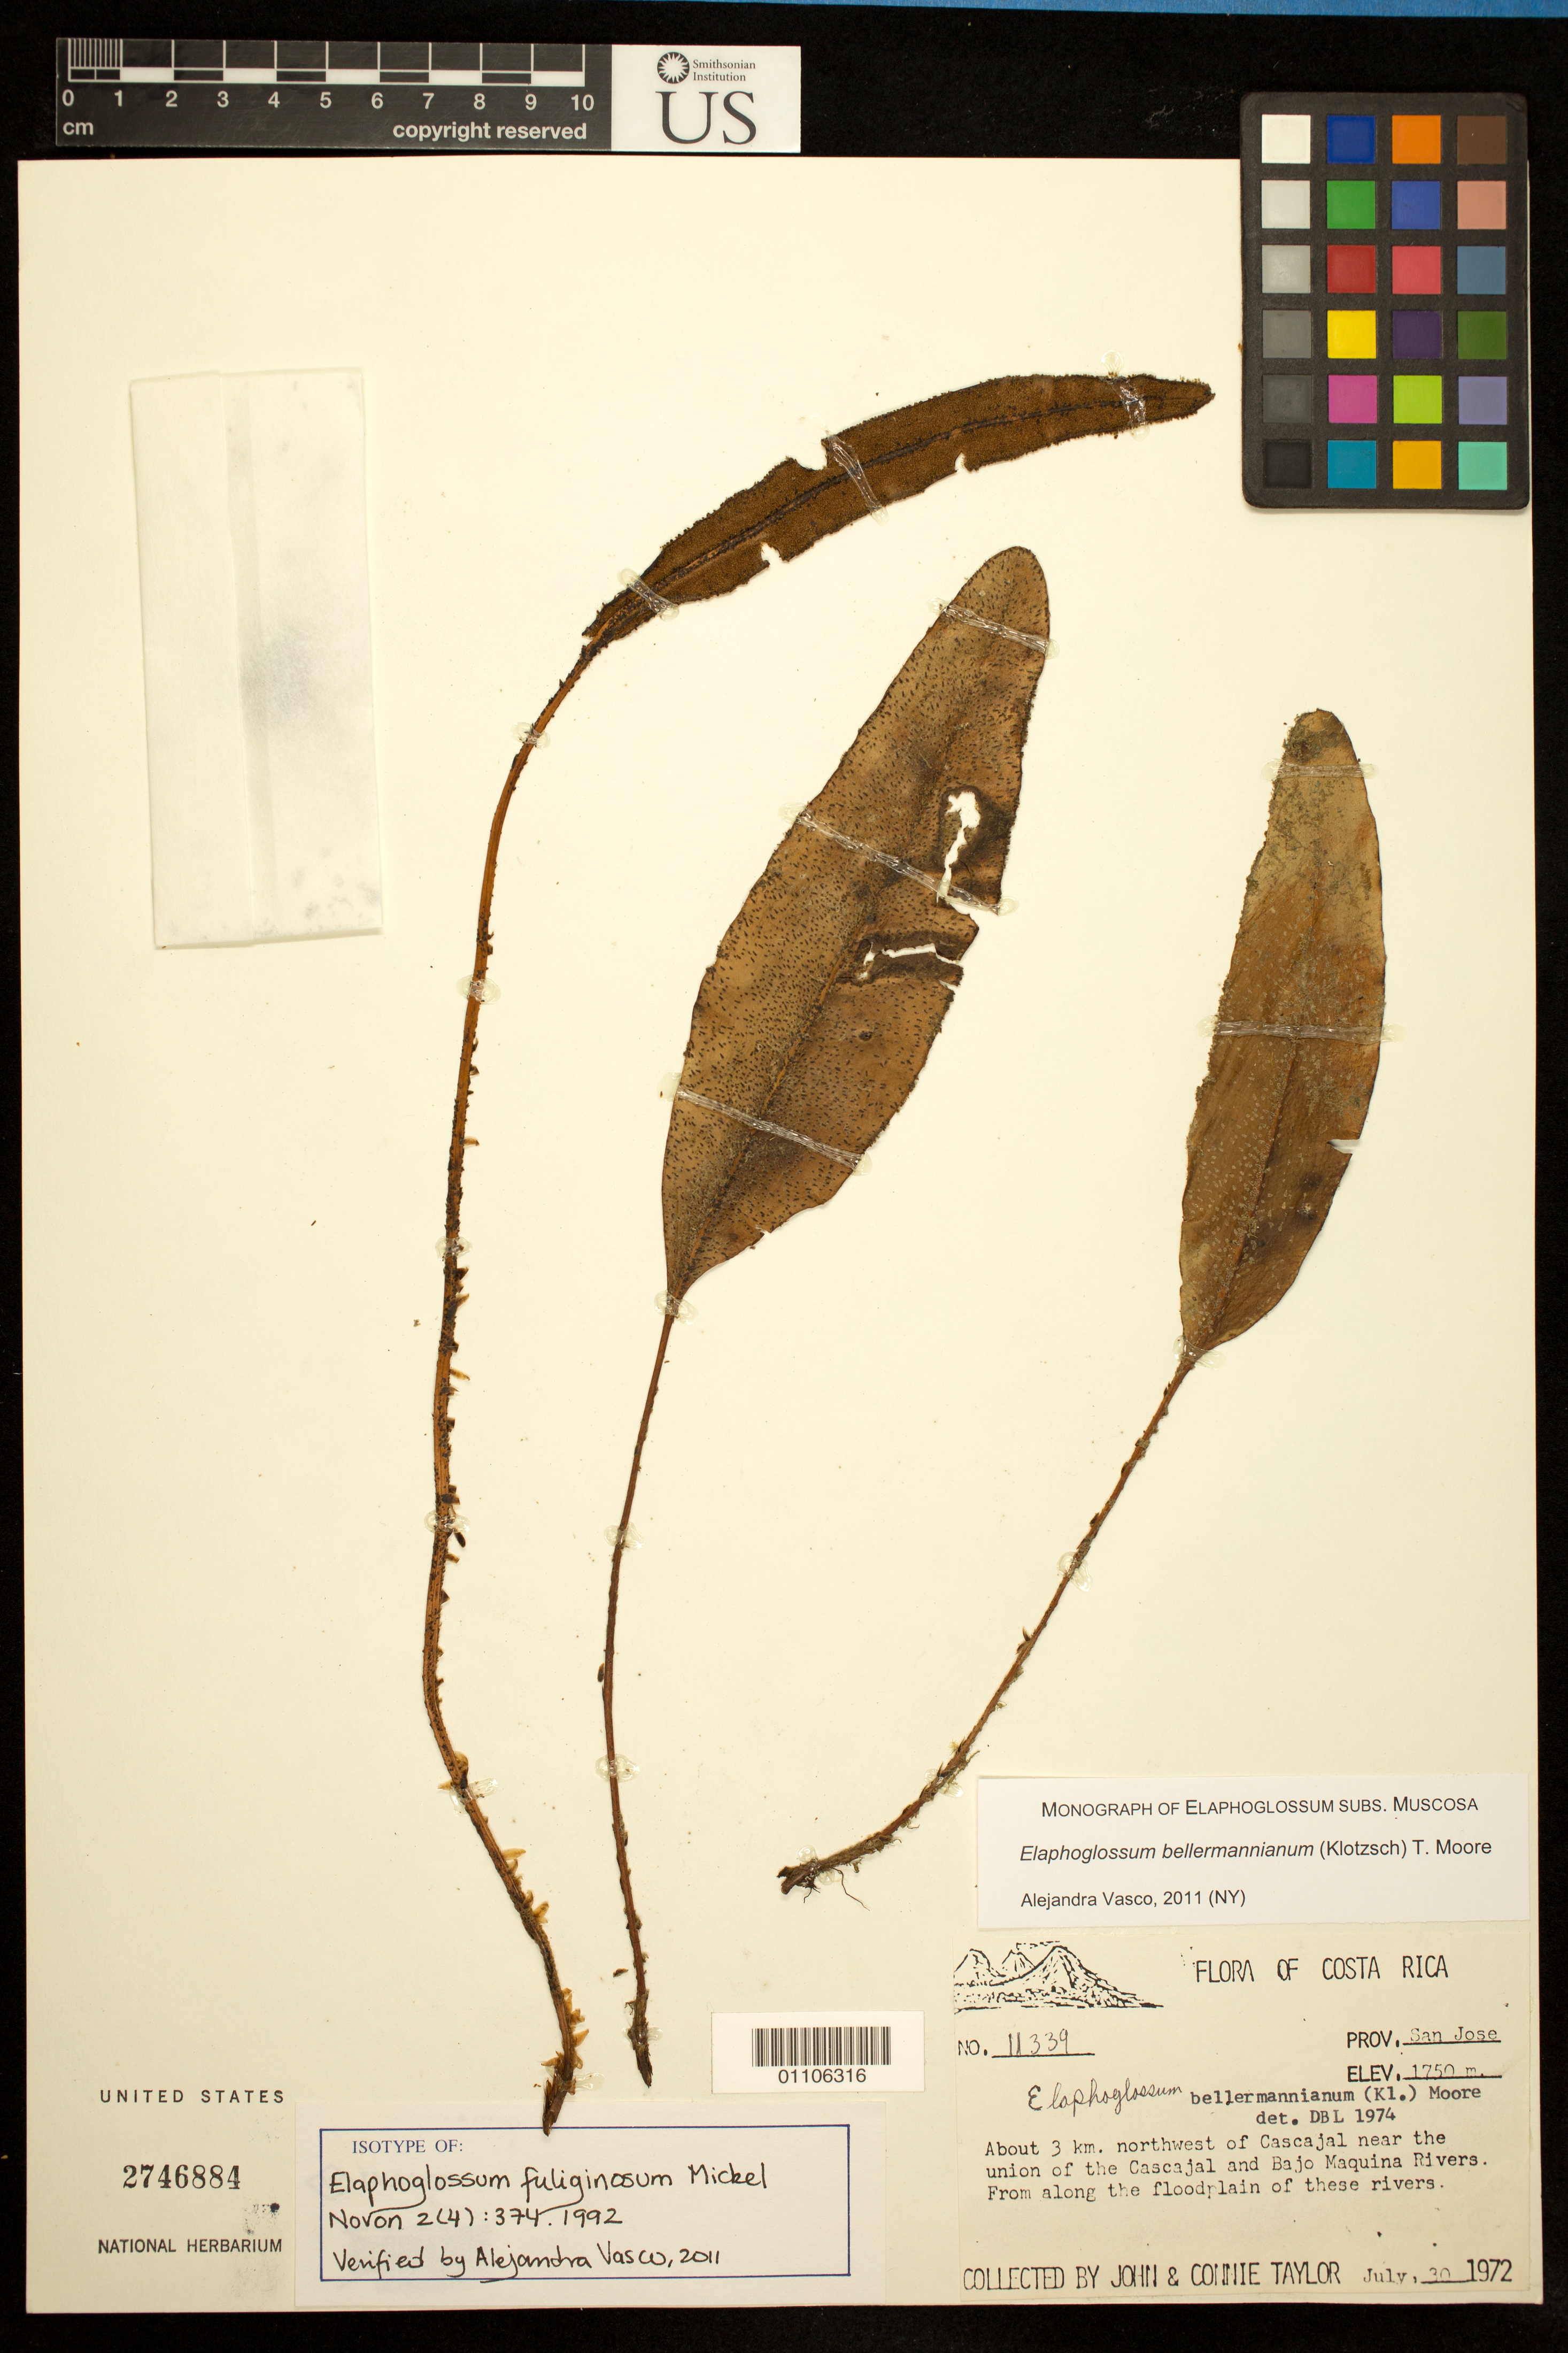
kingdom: Plantae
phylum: Tracheophyta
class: Polypodiopsida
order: Polypodiales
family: Dryopteridaceae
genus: Elaphoglossum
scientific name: Elaphoglossum fuliginosum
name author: Mickel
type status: Isotype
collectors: J. Taylor & C. Taylor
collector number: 11339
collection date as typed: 30 Jul 1972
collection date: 1972-07-30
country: Costa Rica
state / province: San José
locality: About 3 km northwest of Cascajal near the union of the Cascajal and Bajo Maquina Rivers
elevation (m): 1750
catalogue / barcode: US 2746884